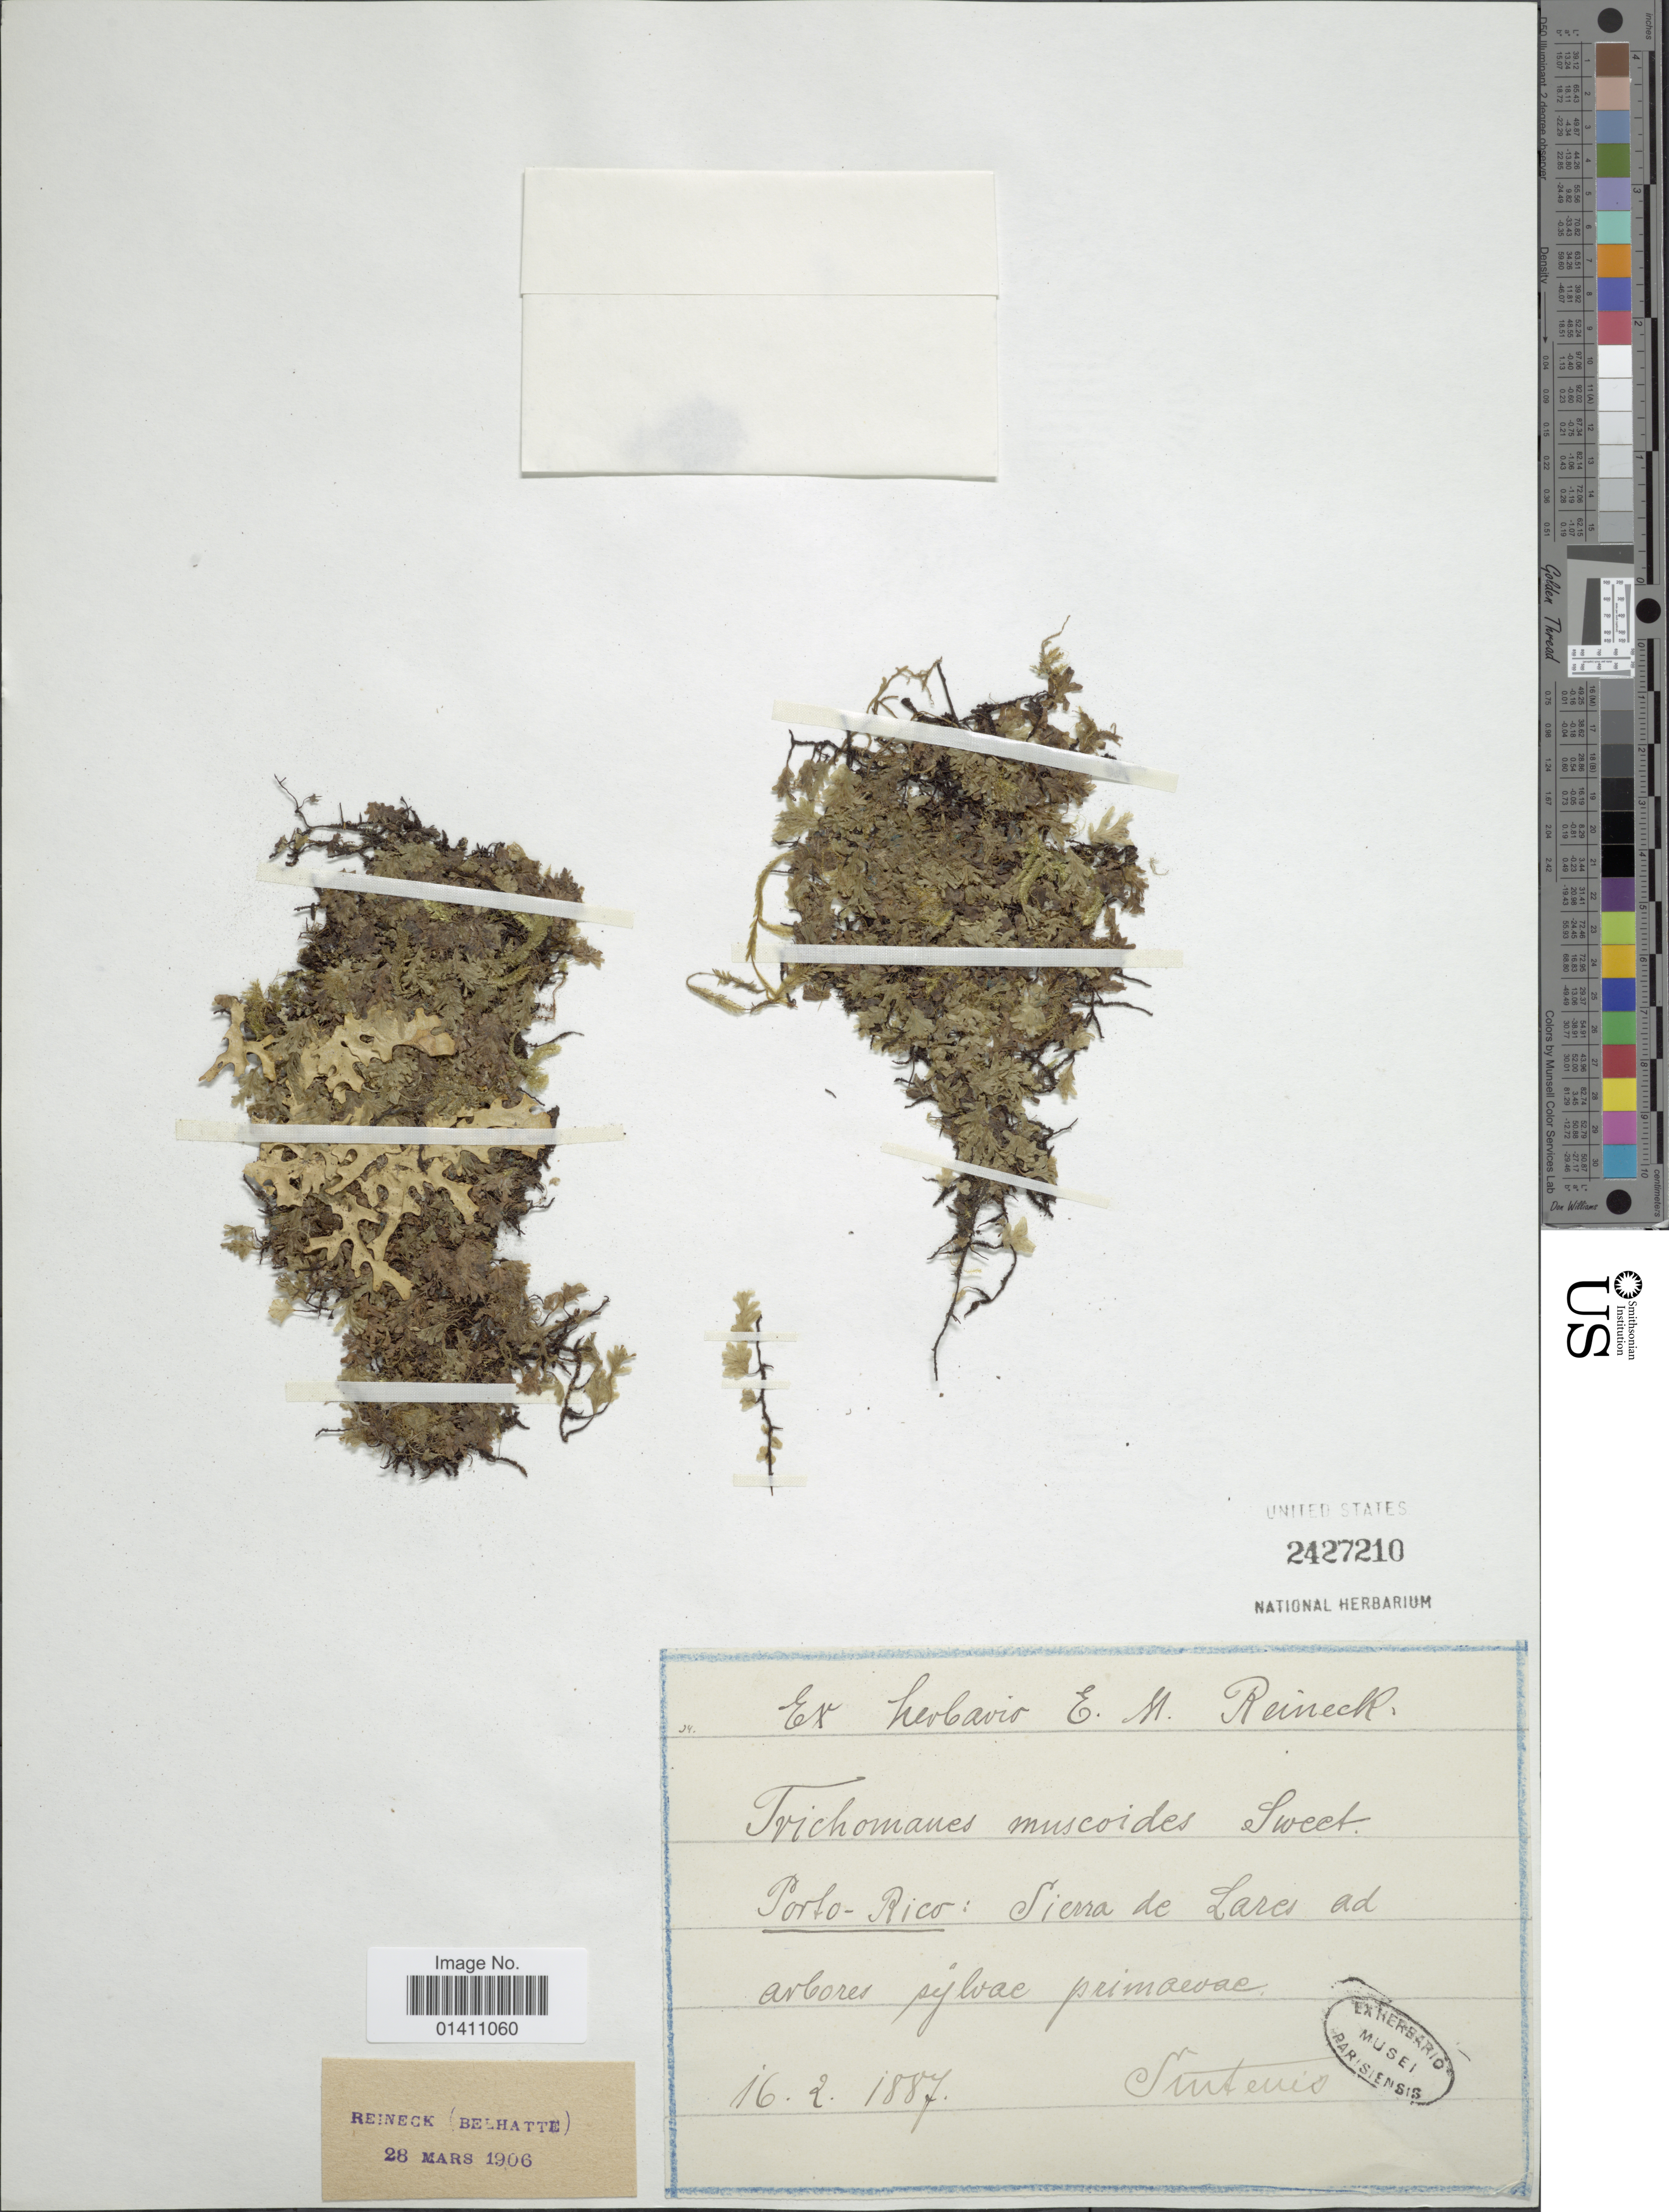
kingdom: Plantae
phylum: Tracheophyta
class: Polypodiopsida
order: Hymenophyllales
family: Hymenophyllaceae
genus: Didymoglossum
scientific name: Didymoglossum sp.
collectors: -. Sintenis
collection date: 1887-02-16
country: Puerto Rico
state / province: Lares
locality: Porto-Rico. Sierra de Lares ad arbores sylvae primaevae.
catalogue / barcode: US 2427210